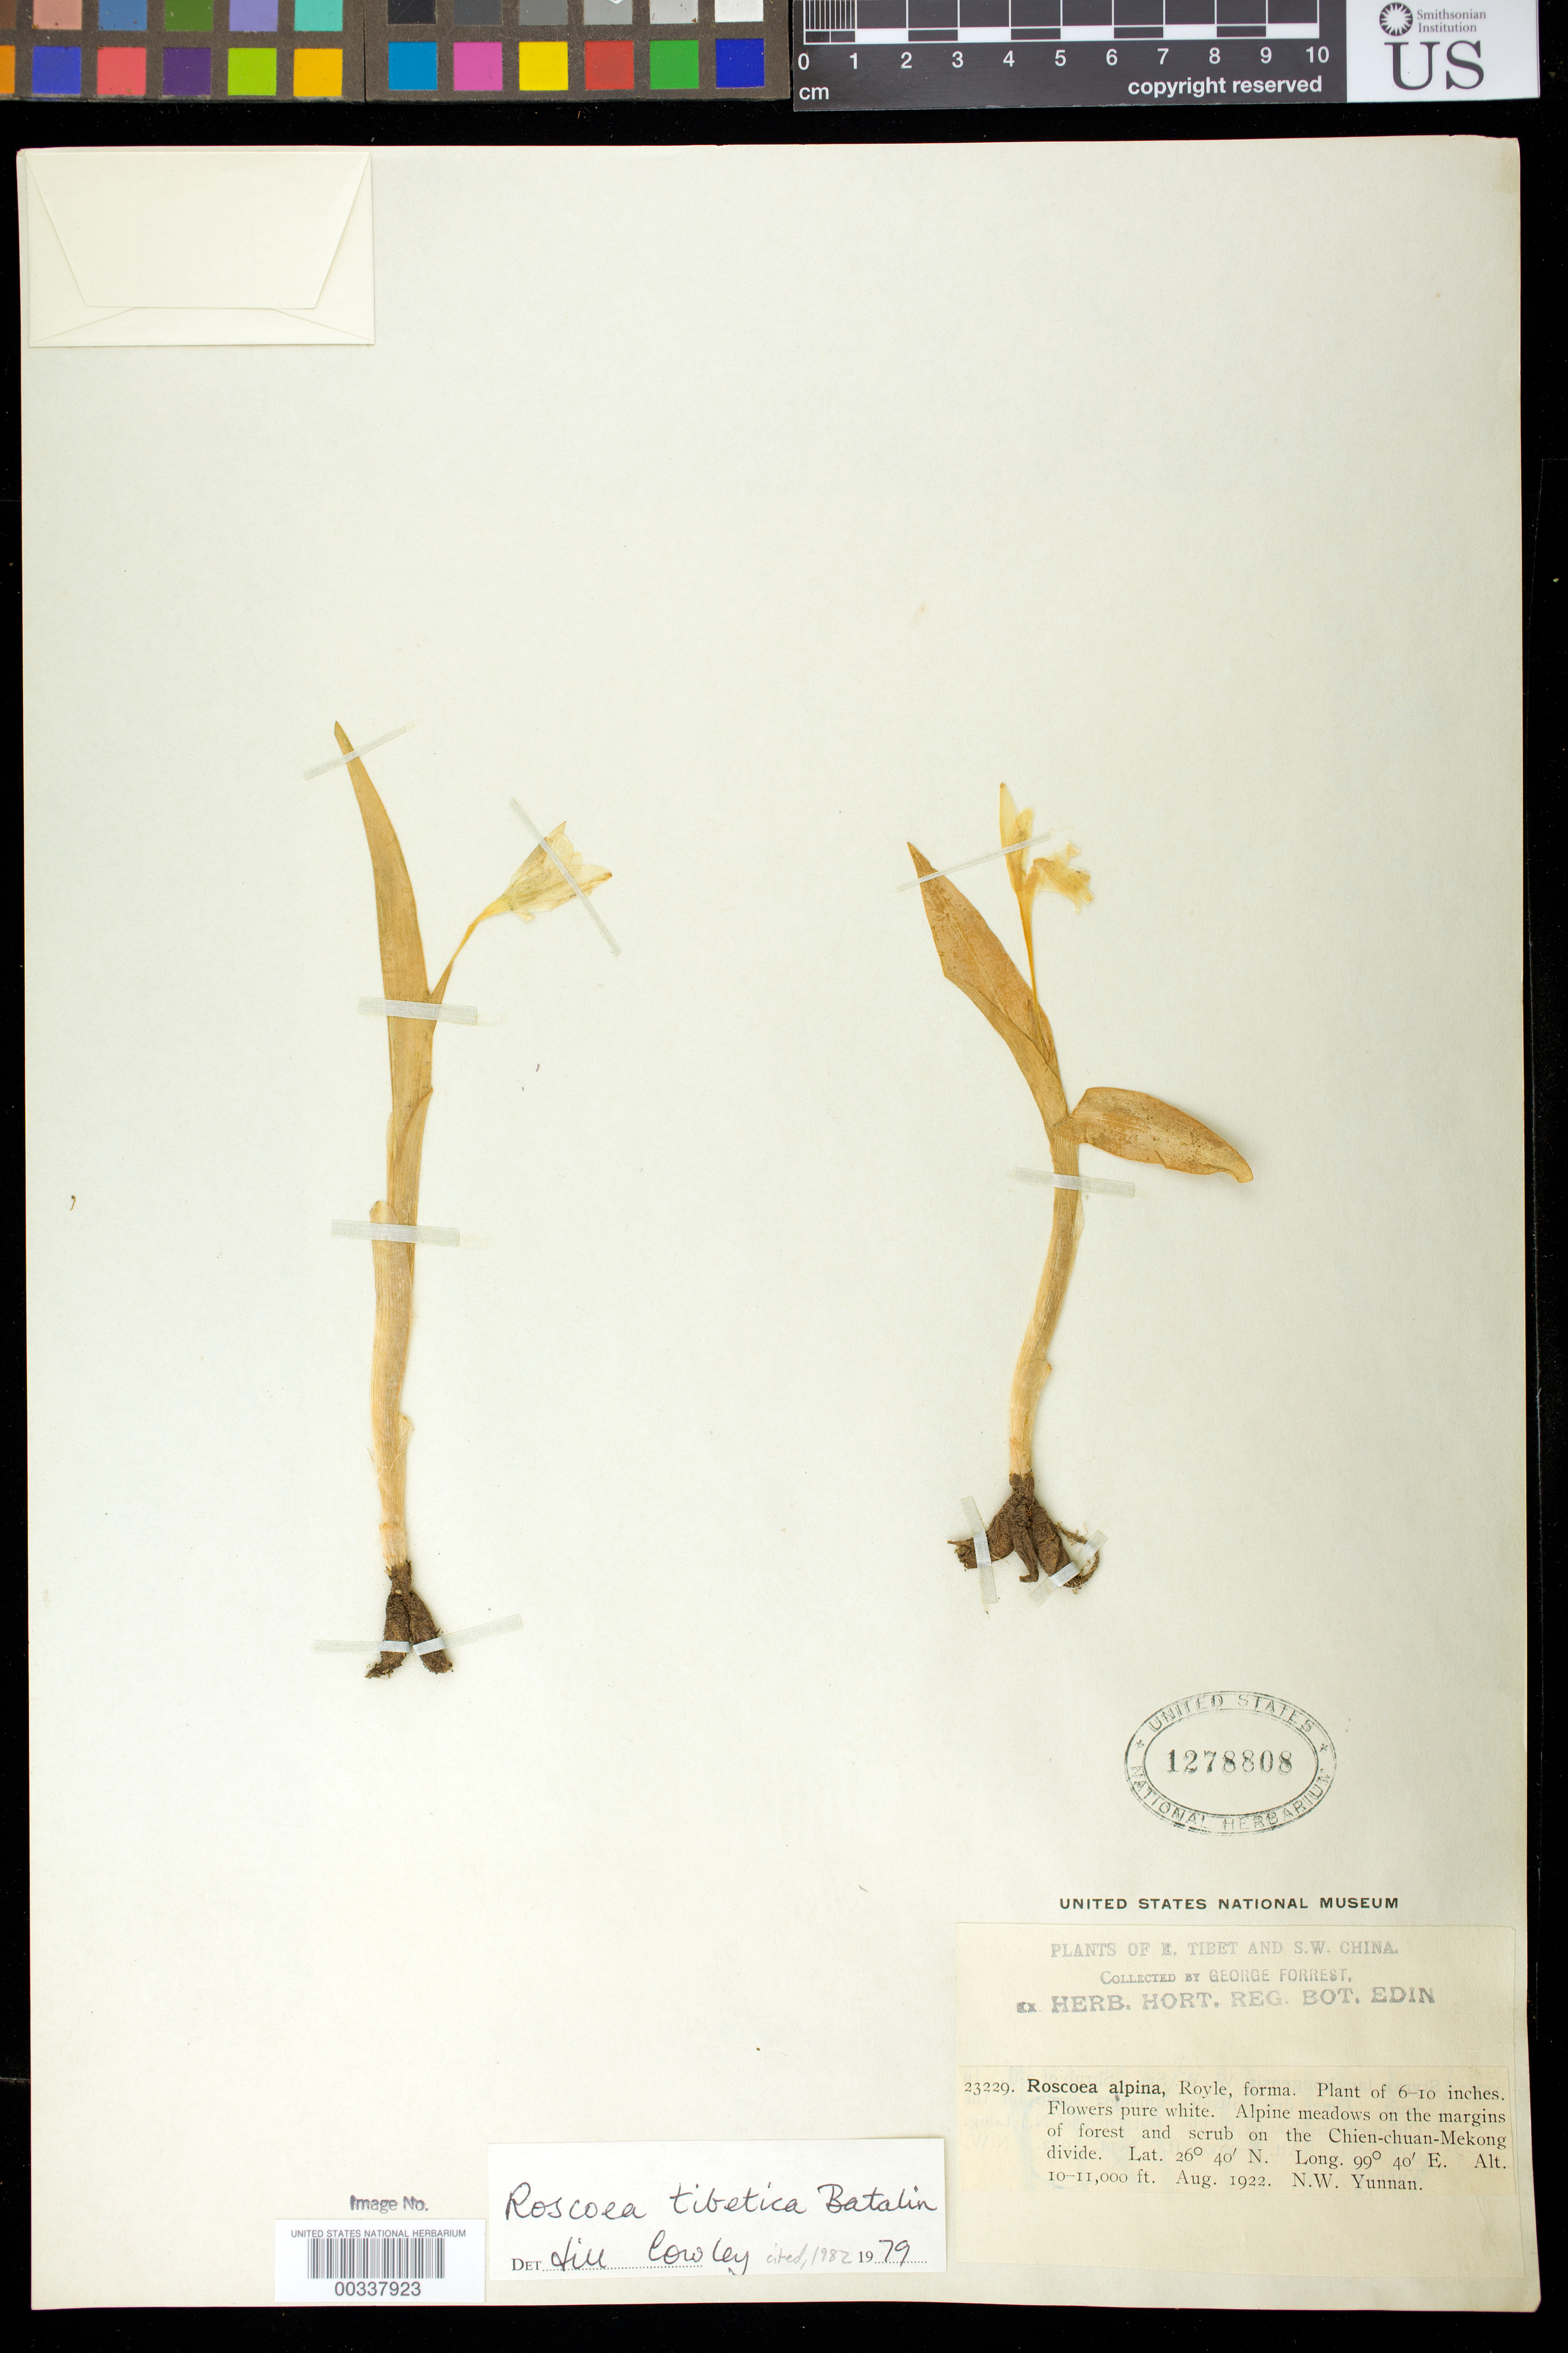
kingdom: Plantae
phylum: Tracheophyta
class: Liliopsida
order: Zingiberales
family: Zingiberaceae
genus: Roscoea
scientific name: Roscoea tibetica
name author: Batalin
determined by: Cowley, J.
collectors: G. Forrest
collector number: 23229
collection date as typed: Aug 1922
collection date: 1922-08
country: China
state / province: Yunnan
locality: Plants of e. tibet and s.w. china, on chien-chuan-mekong divide, n.w. yunnan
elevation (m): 3048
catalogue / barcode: US 1278808